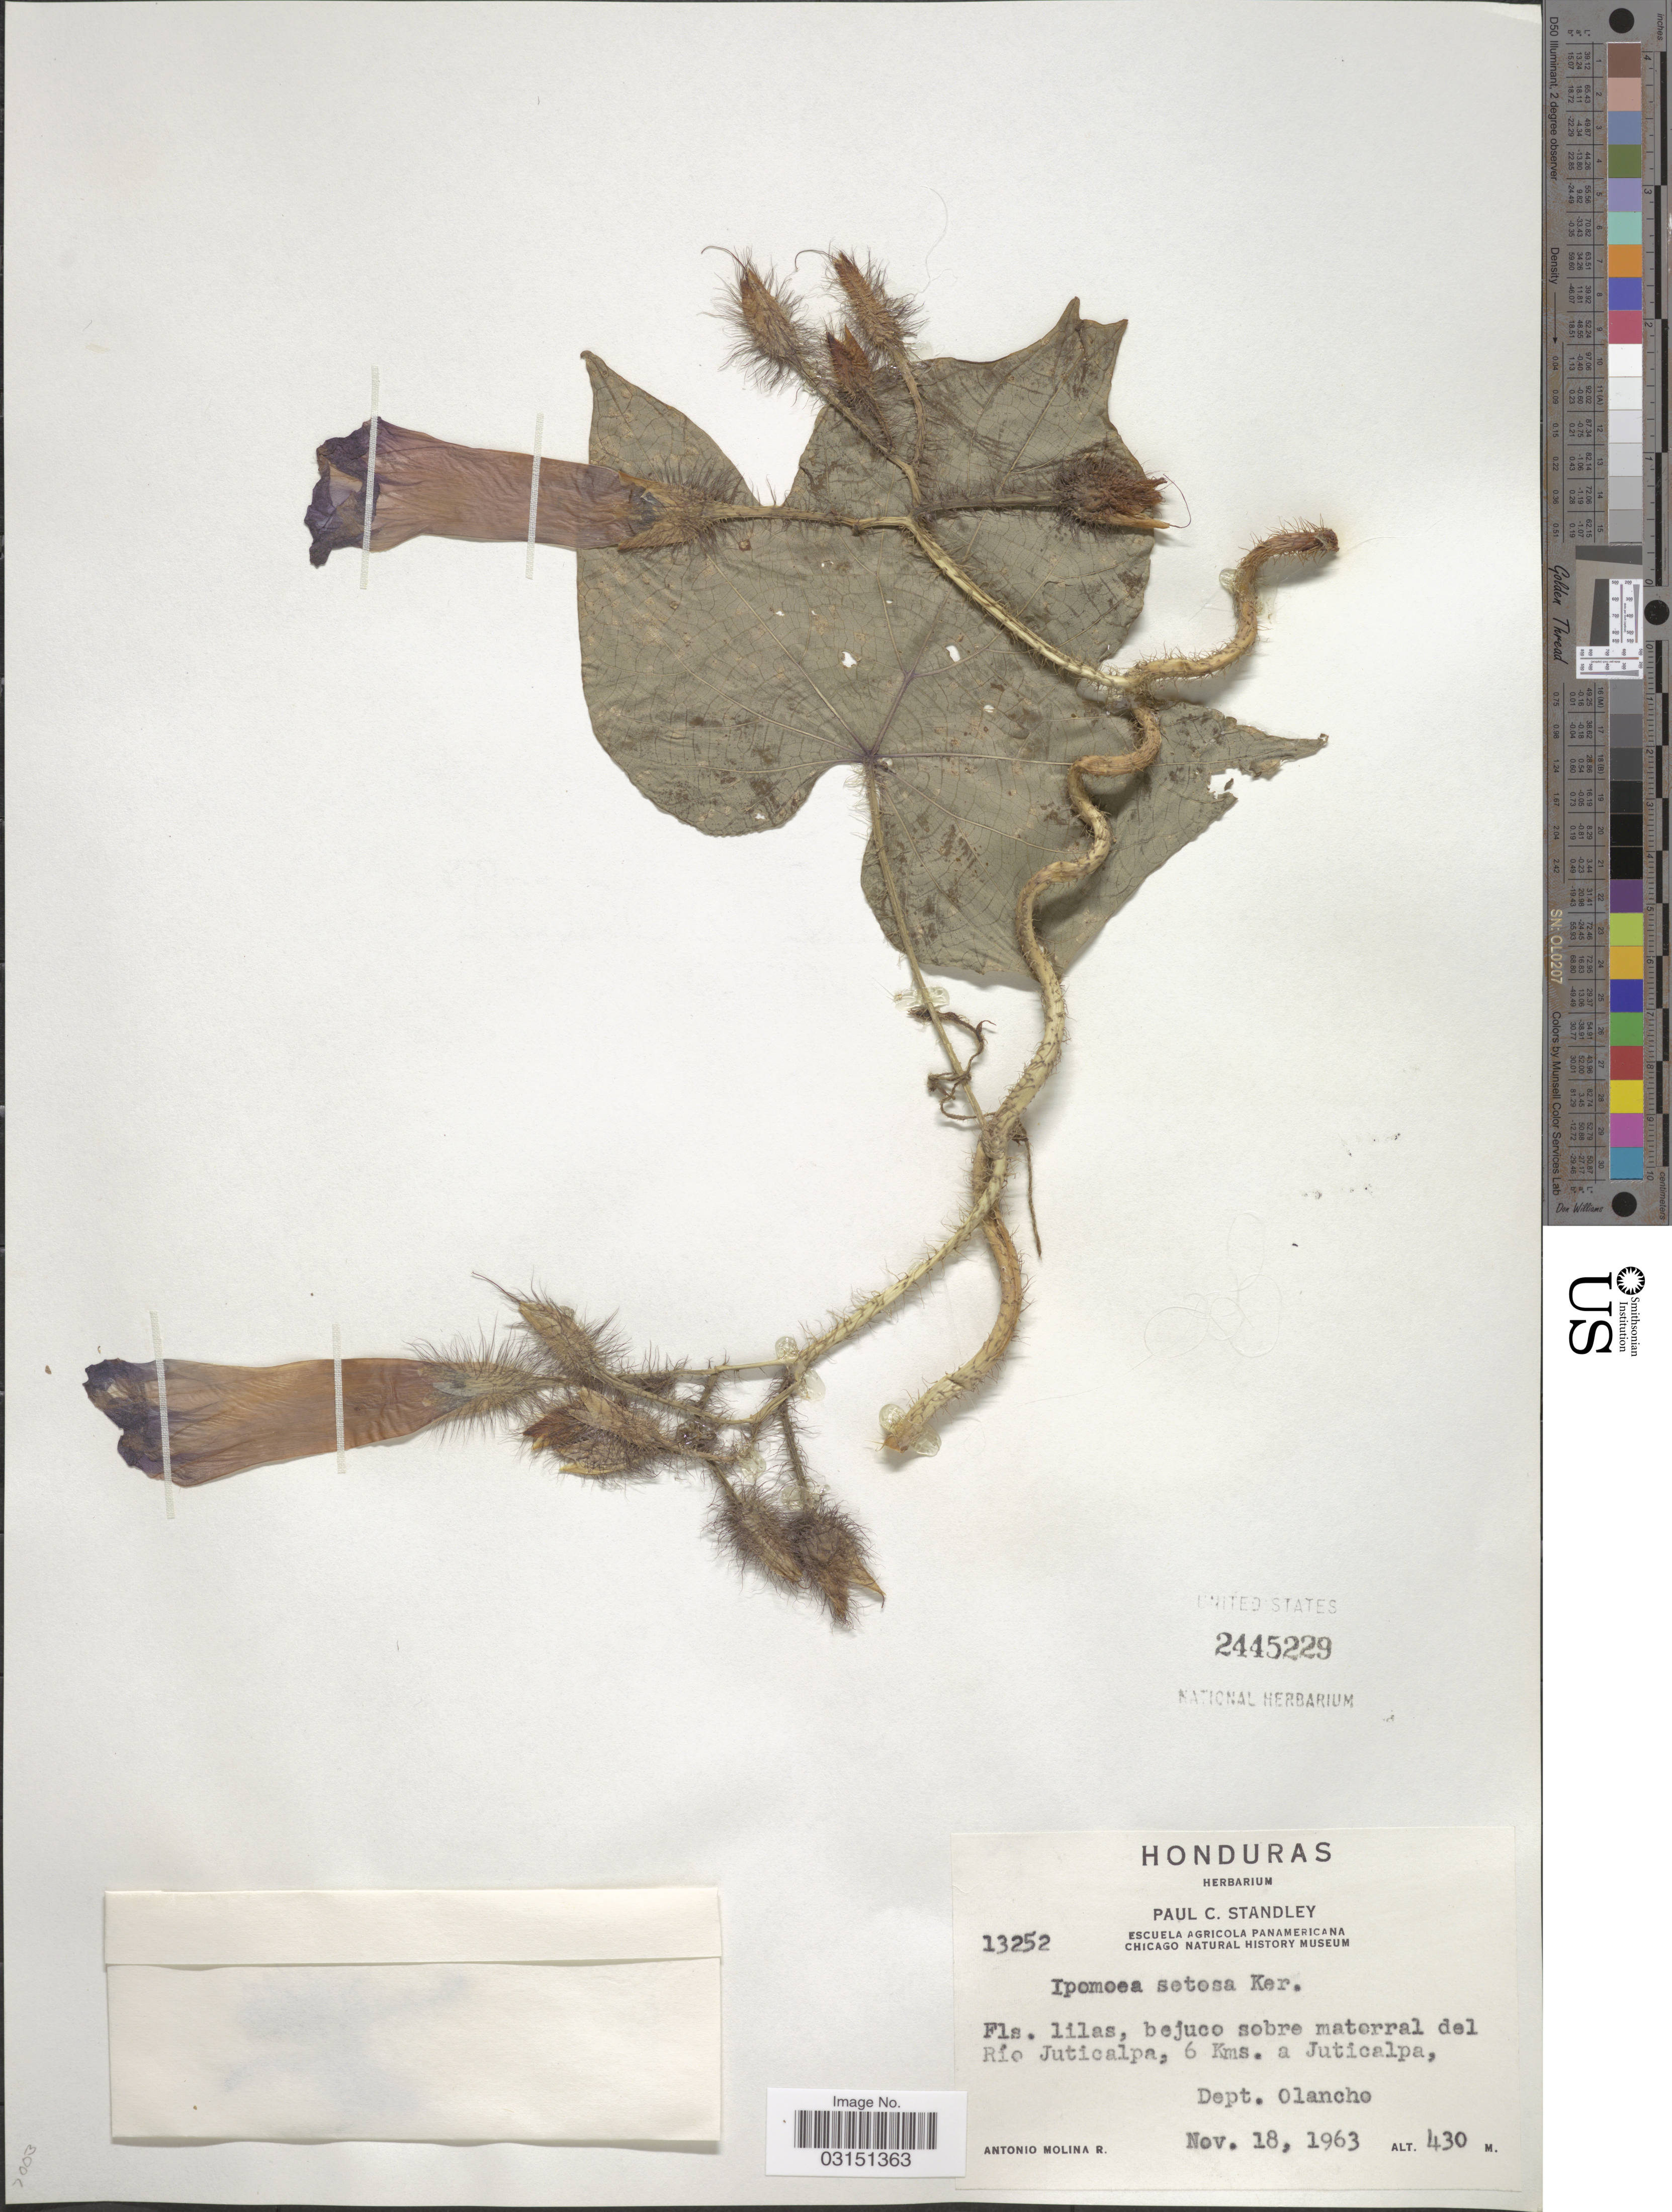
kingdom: Plantae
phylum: Tracheophyta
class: Magnoliopsida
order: Solanales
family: Convolvulaceae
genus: Ipomoea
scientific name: Ipomoea setosa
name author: Ker Gawl.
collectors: A. Molina R.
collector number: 13252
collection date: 1963-11-18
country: Honduras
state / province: Olancho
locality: Bejuco sobre matorral del Río Juticalpa, 6 Kms. a Juticalpa, Dept. Olancho.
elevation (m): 430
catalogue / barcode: US 2445229